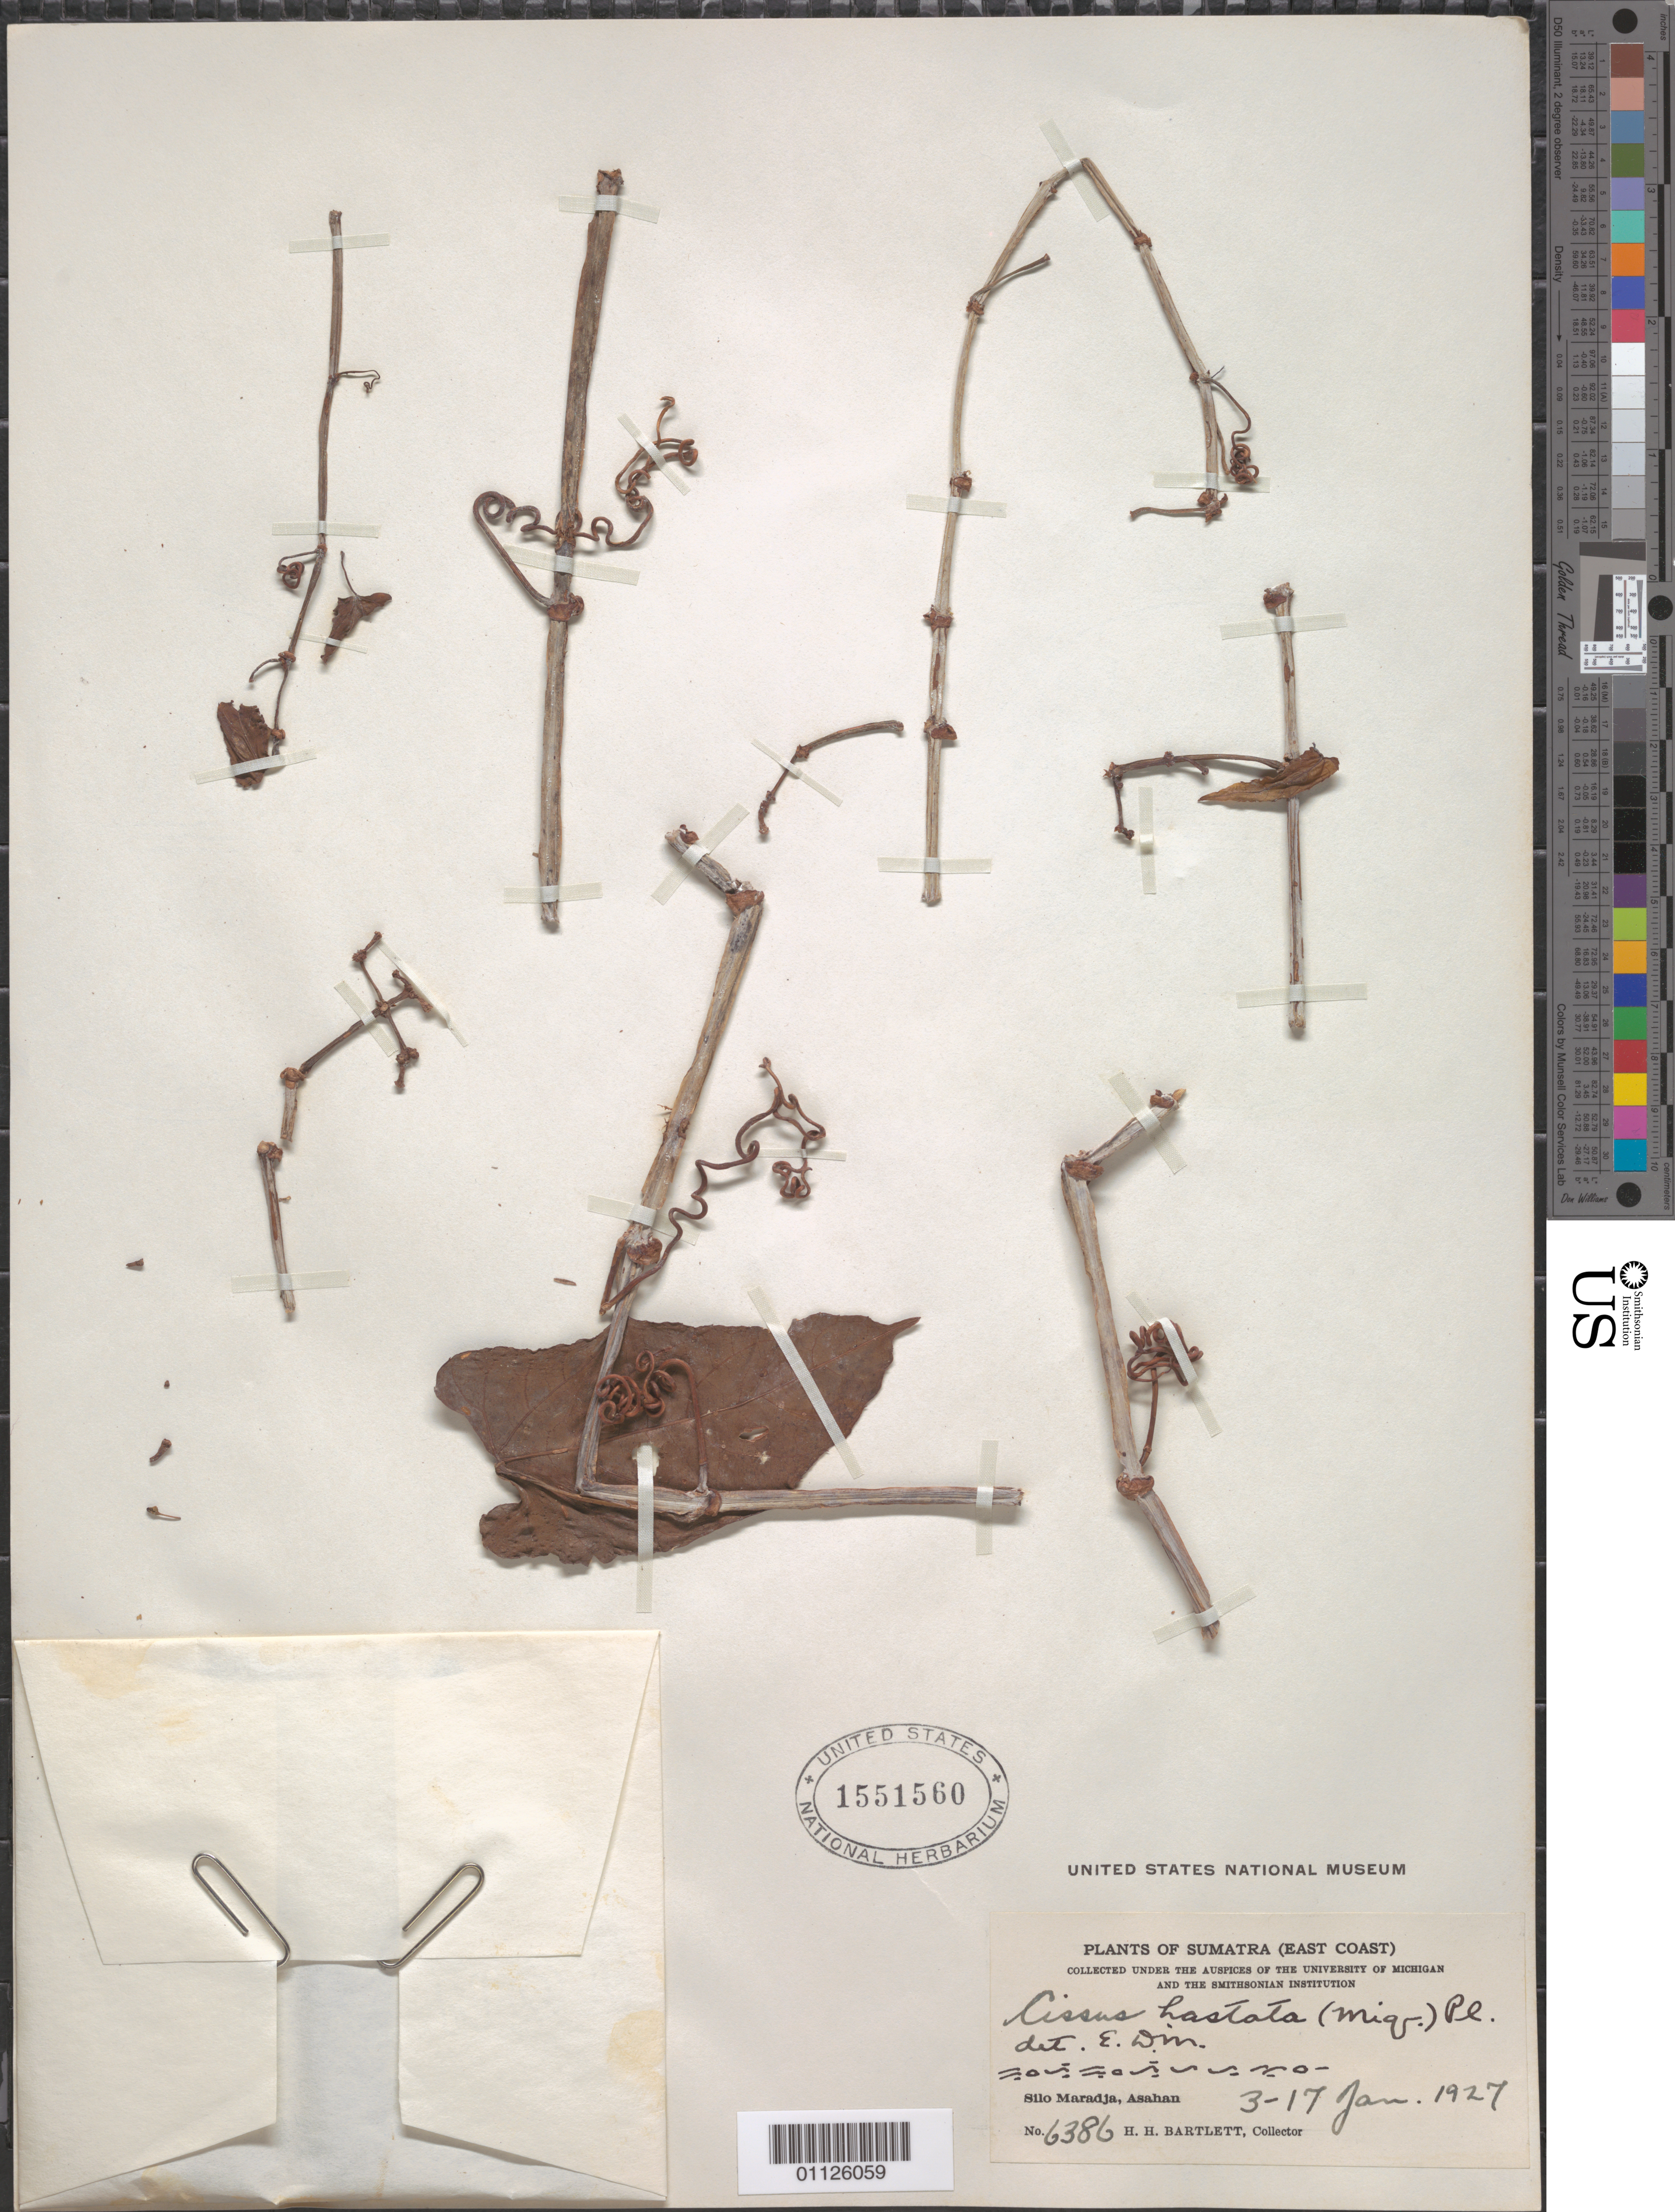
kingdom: Plantae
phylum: Tracheophyta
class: Magnoliopsida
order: Vitales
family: Vitaceae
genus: Cissus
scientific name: Cissus hastata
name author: Miq.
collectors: H. H. Bartlett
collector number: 6386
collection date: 1927-01-03/1927-01-17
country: Indonesia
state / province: Sumatra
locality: E Coast. Silo Maradja. Asahan.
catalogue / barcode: US 1551560